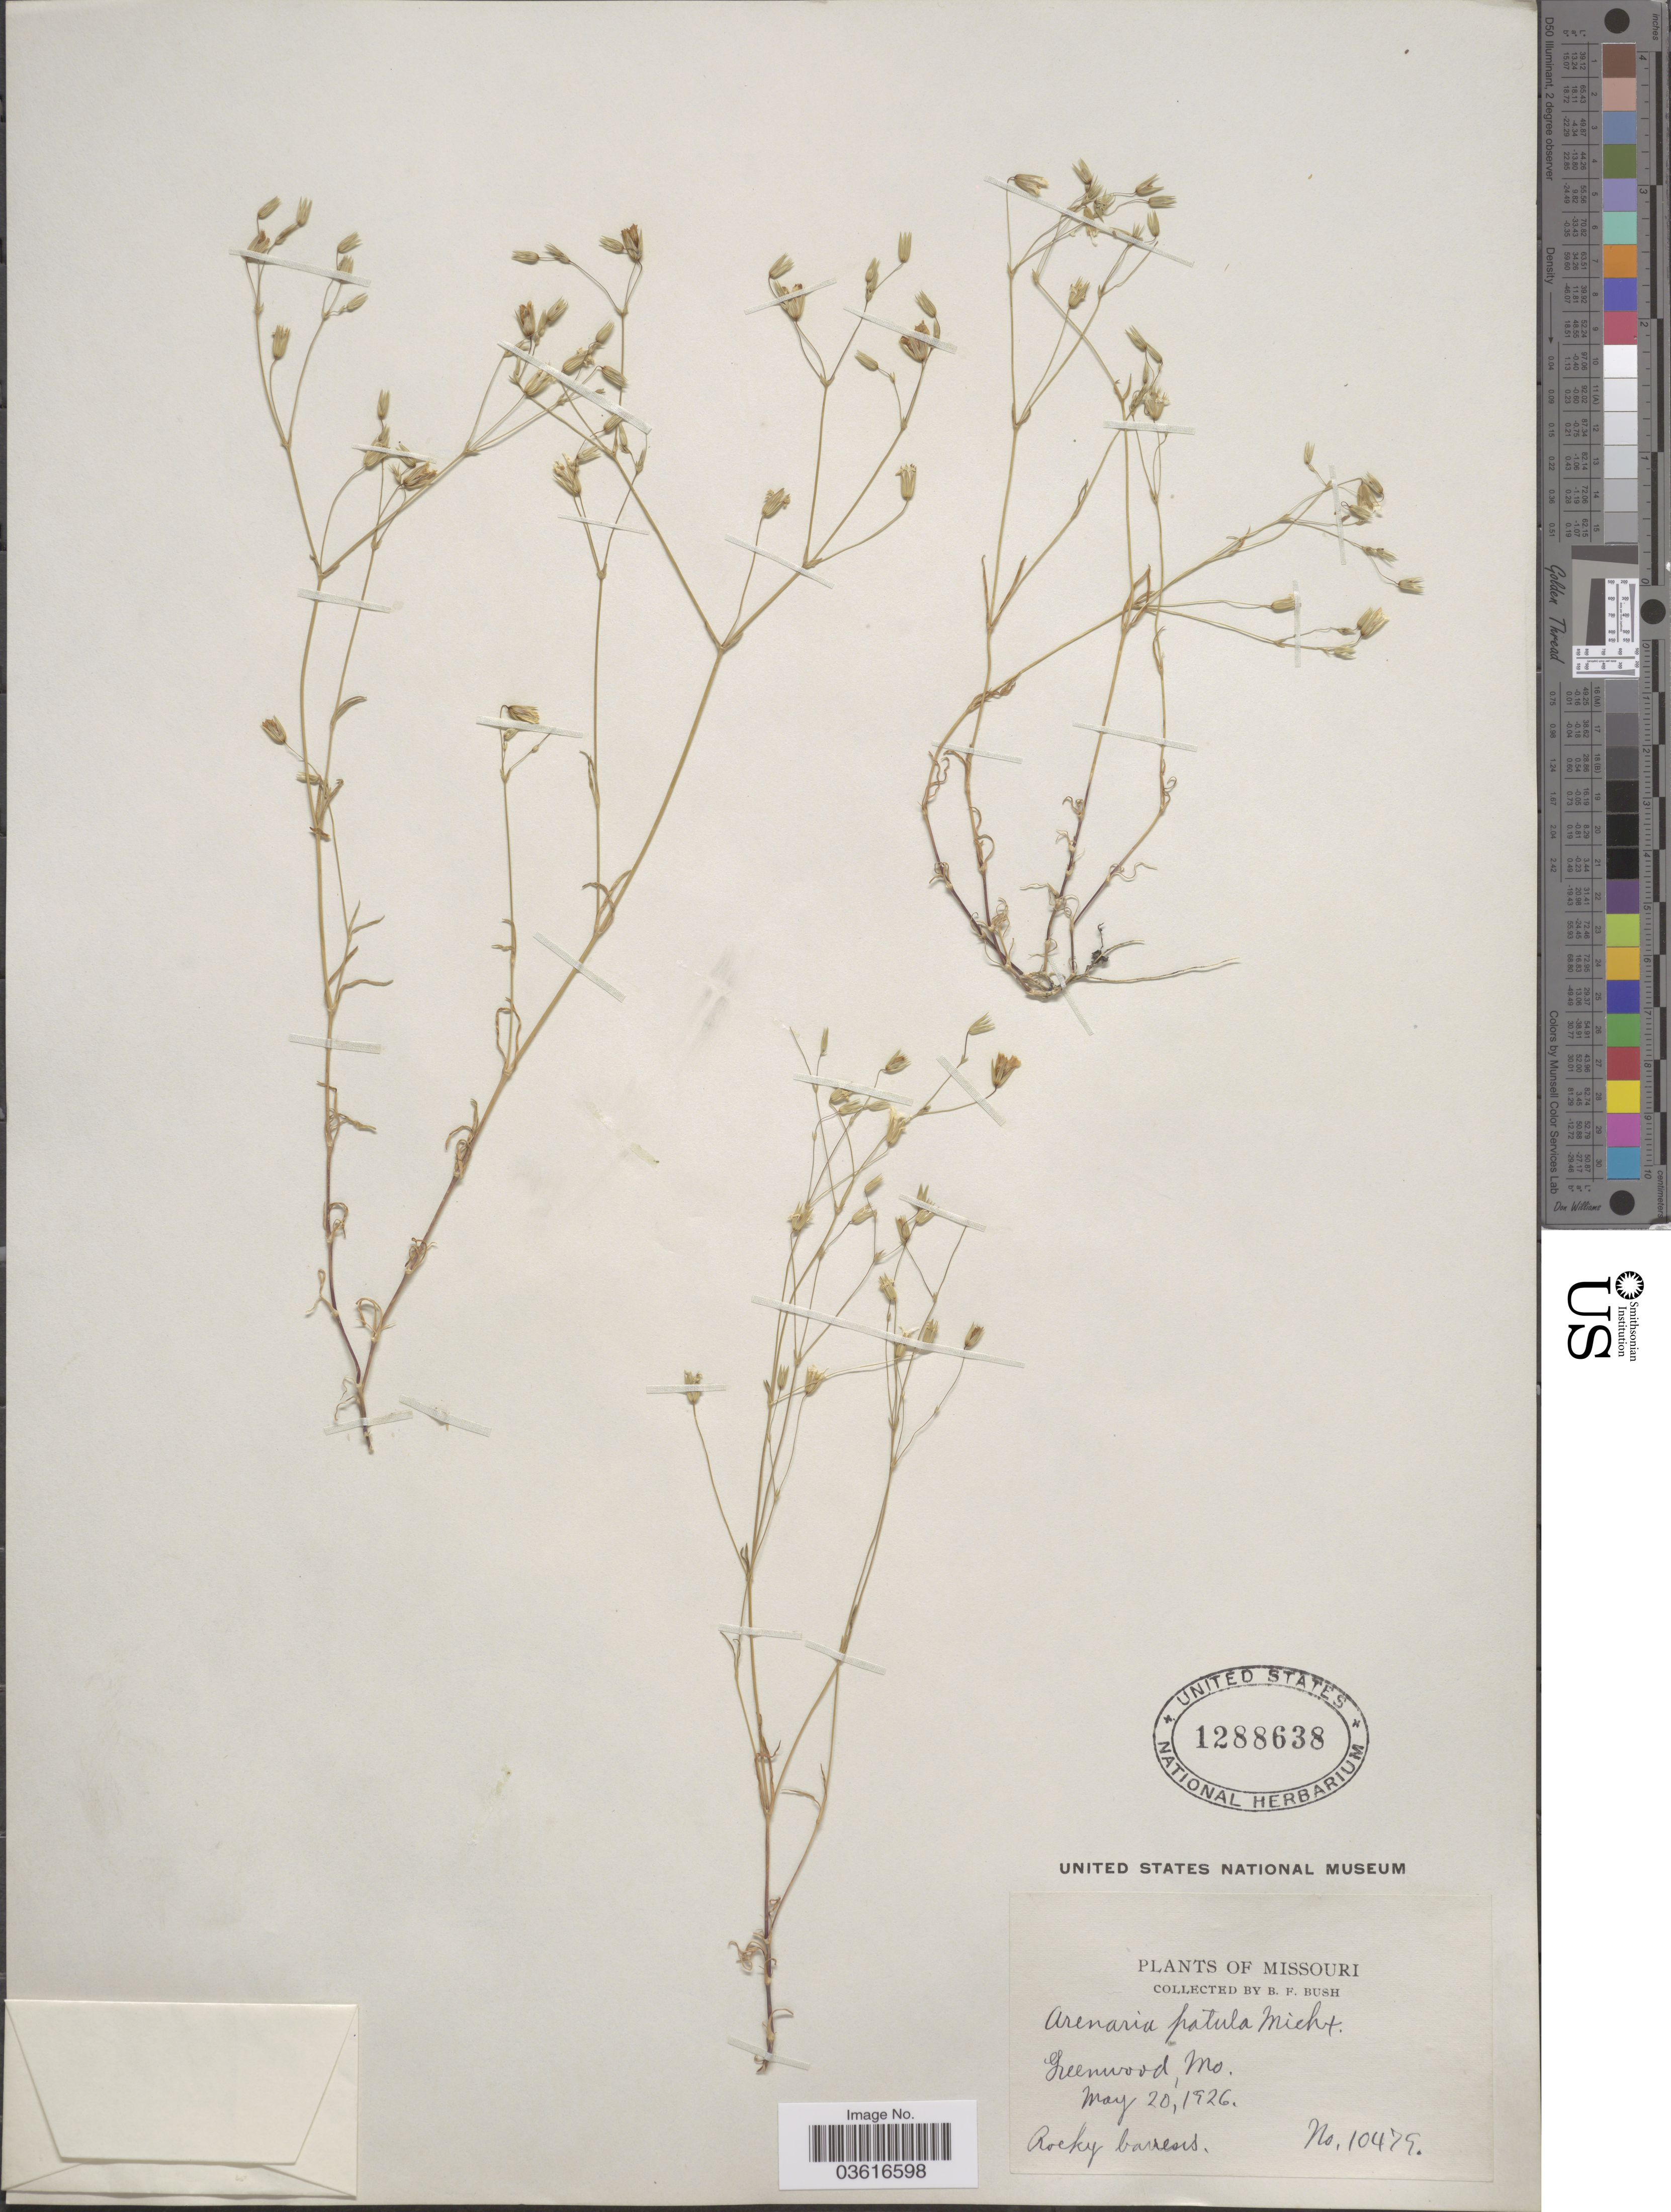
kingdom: Plantae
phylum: Tracheophyta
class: Magnoliopsida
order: Caryophyllales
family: Caryophyllaceae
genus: Minuartia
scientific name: Minuartia patula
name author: (Michx.) Mattf.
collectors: B. F. Bush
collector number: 10479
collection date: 1926-05-20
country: United States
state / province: Missouri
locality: Greenwood.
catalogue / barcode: US 1288638